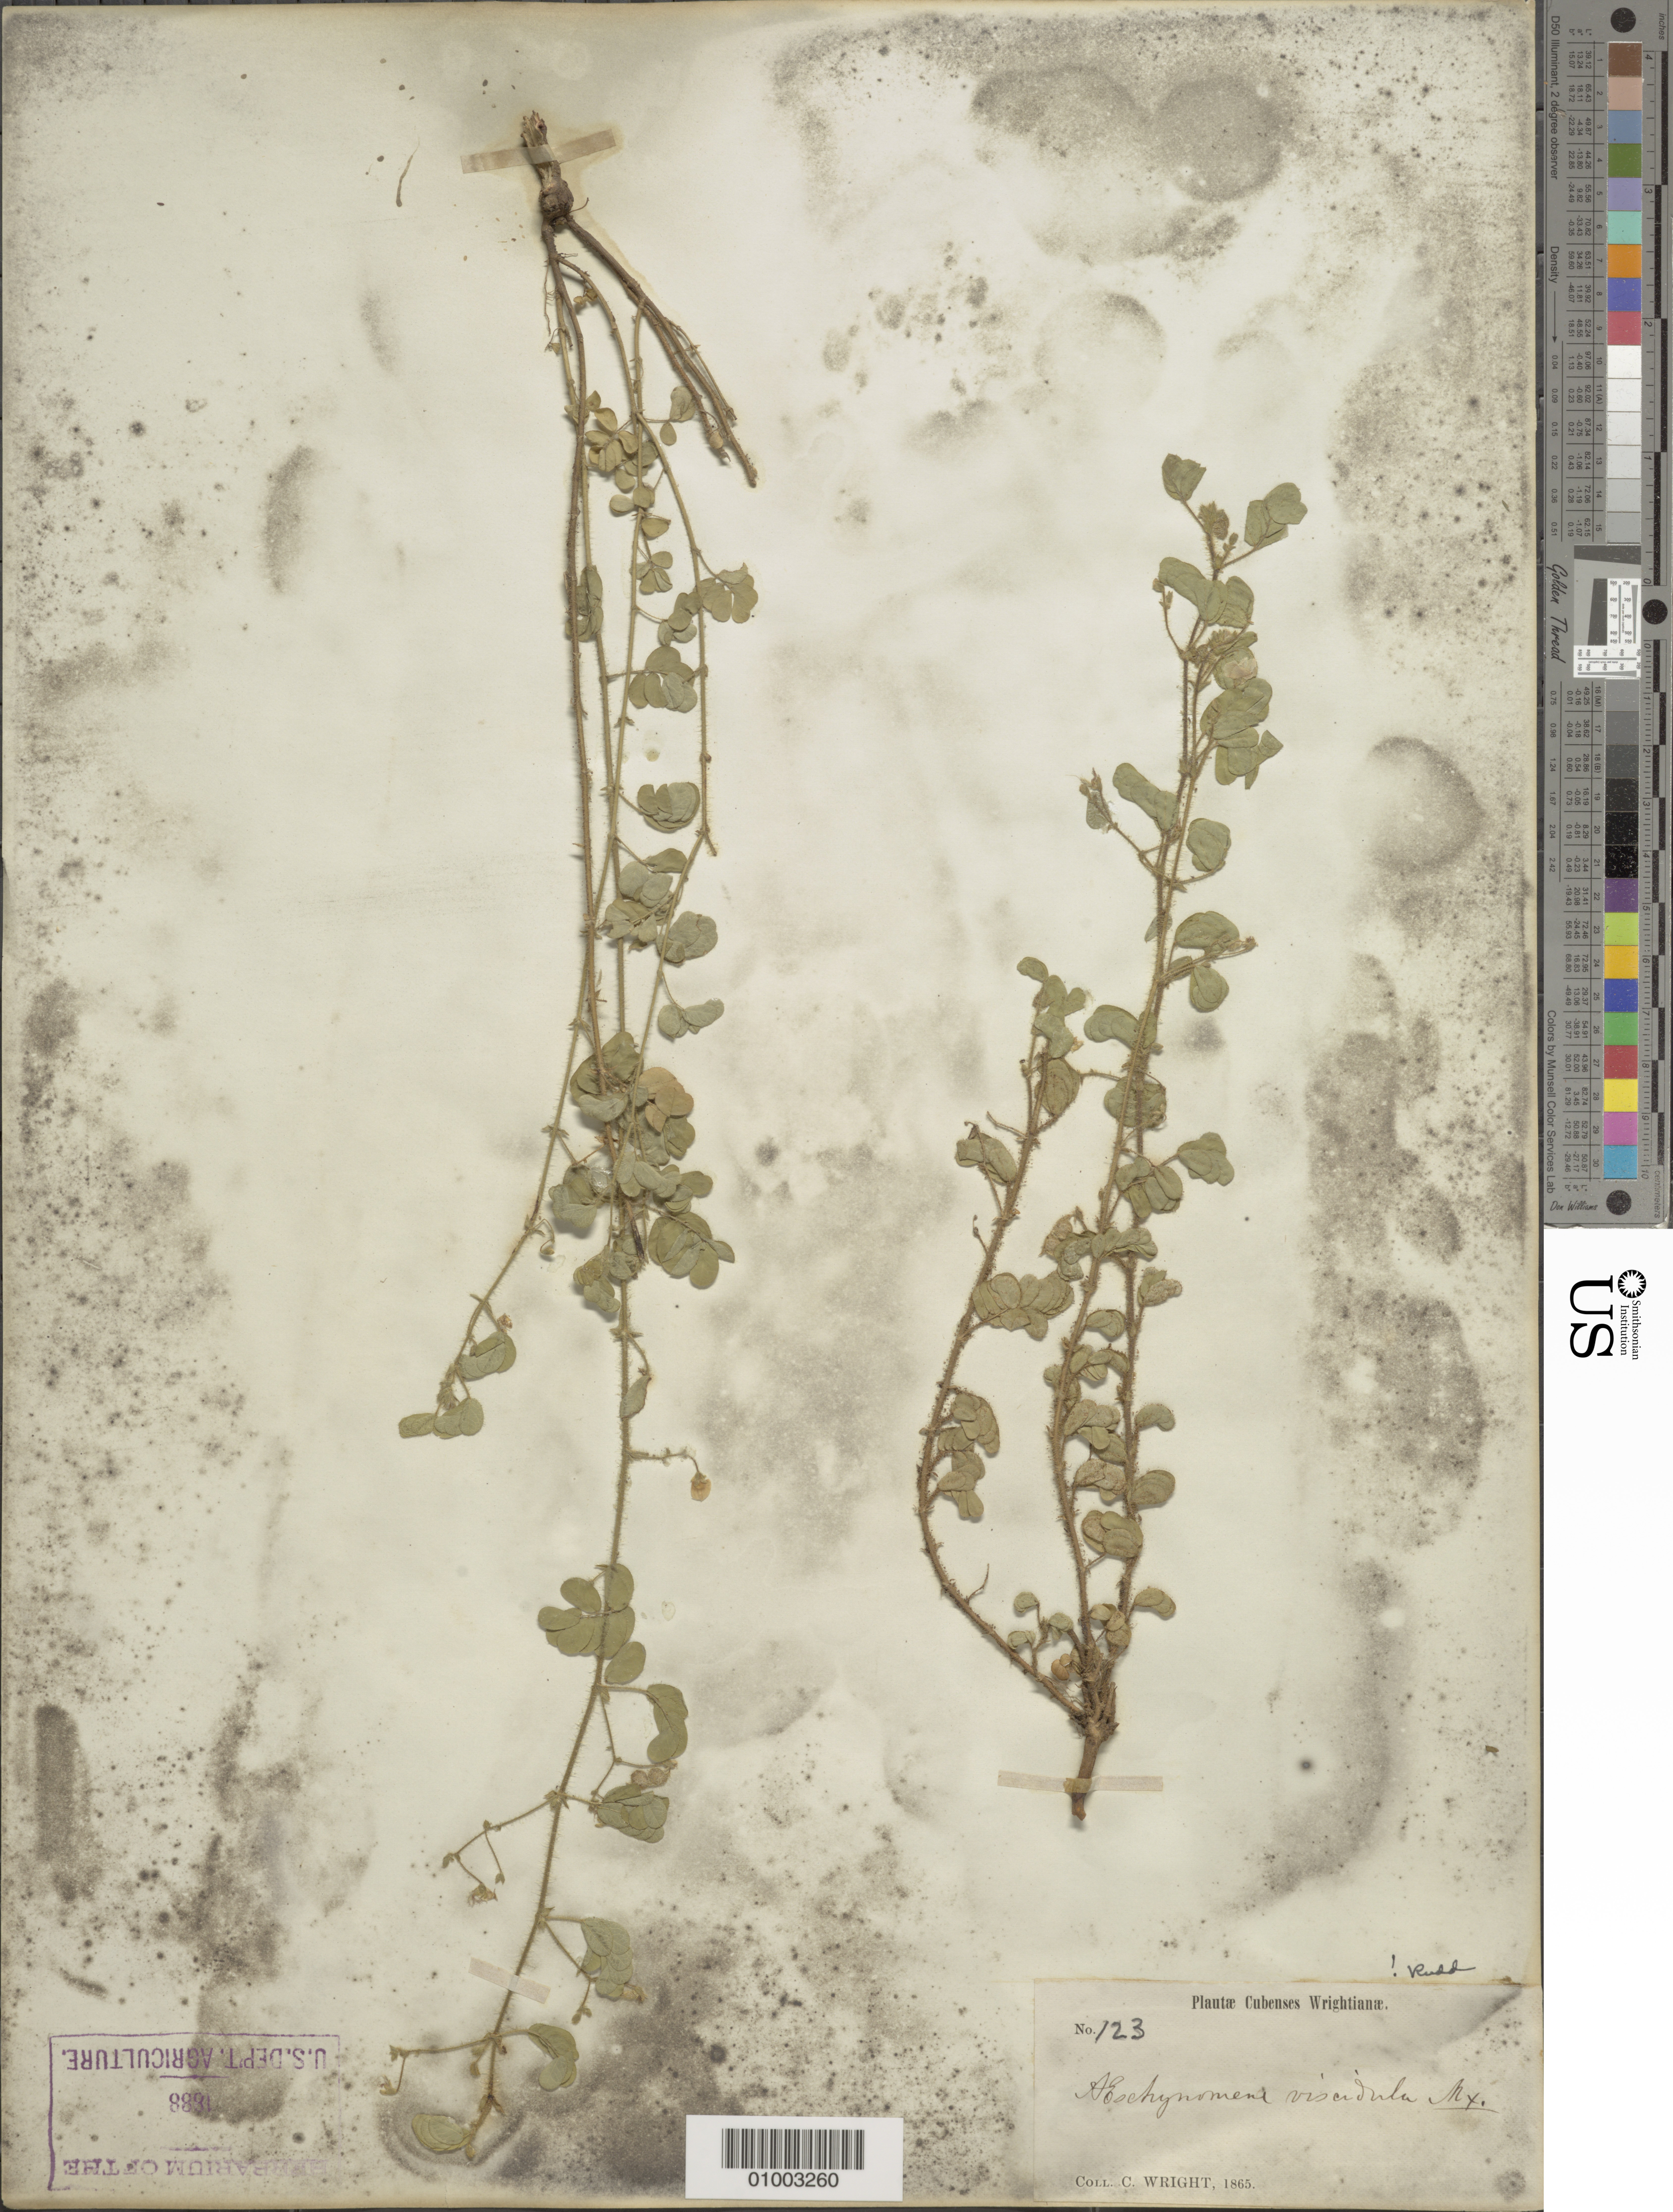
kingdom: Plantae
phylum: Tracheophyta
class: Magnoliopsida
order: Fabales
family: Fabaceae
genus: Aeschynomene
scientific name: Aeschynomene viscidula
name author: Michx.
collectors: C. Wright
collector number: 123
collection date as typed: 1865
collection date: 1865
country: Cuba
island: Cuba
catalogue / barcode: US 1888